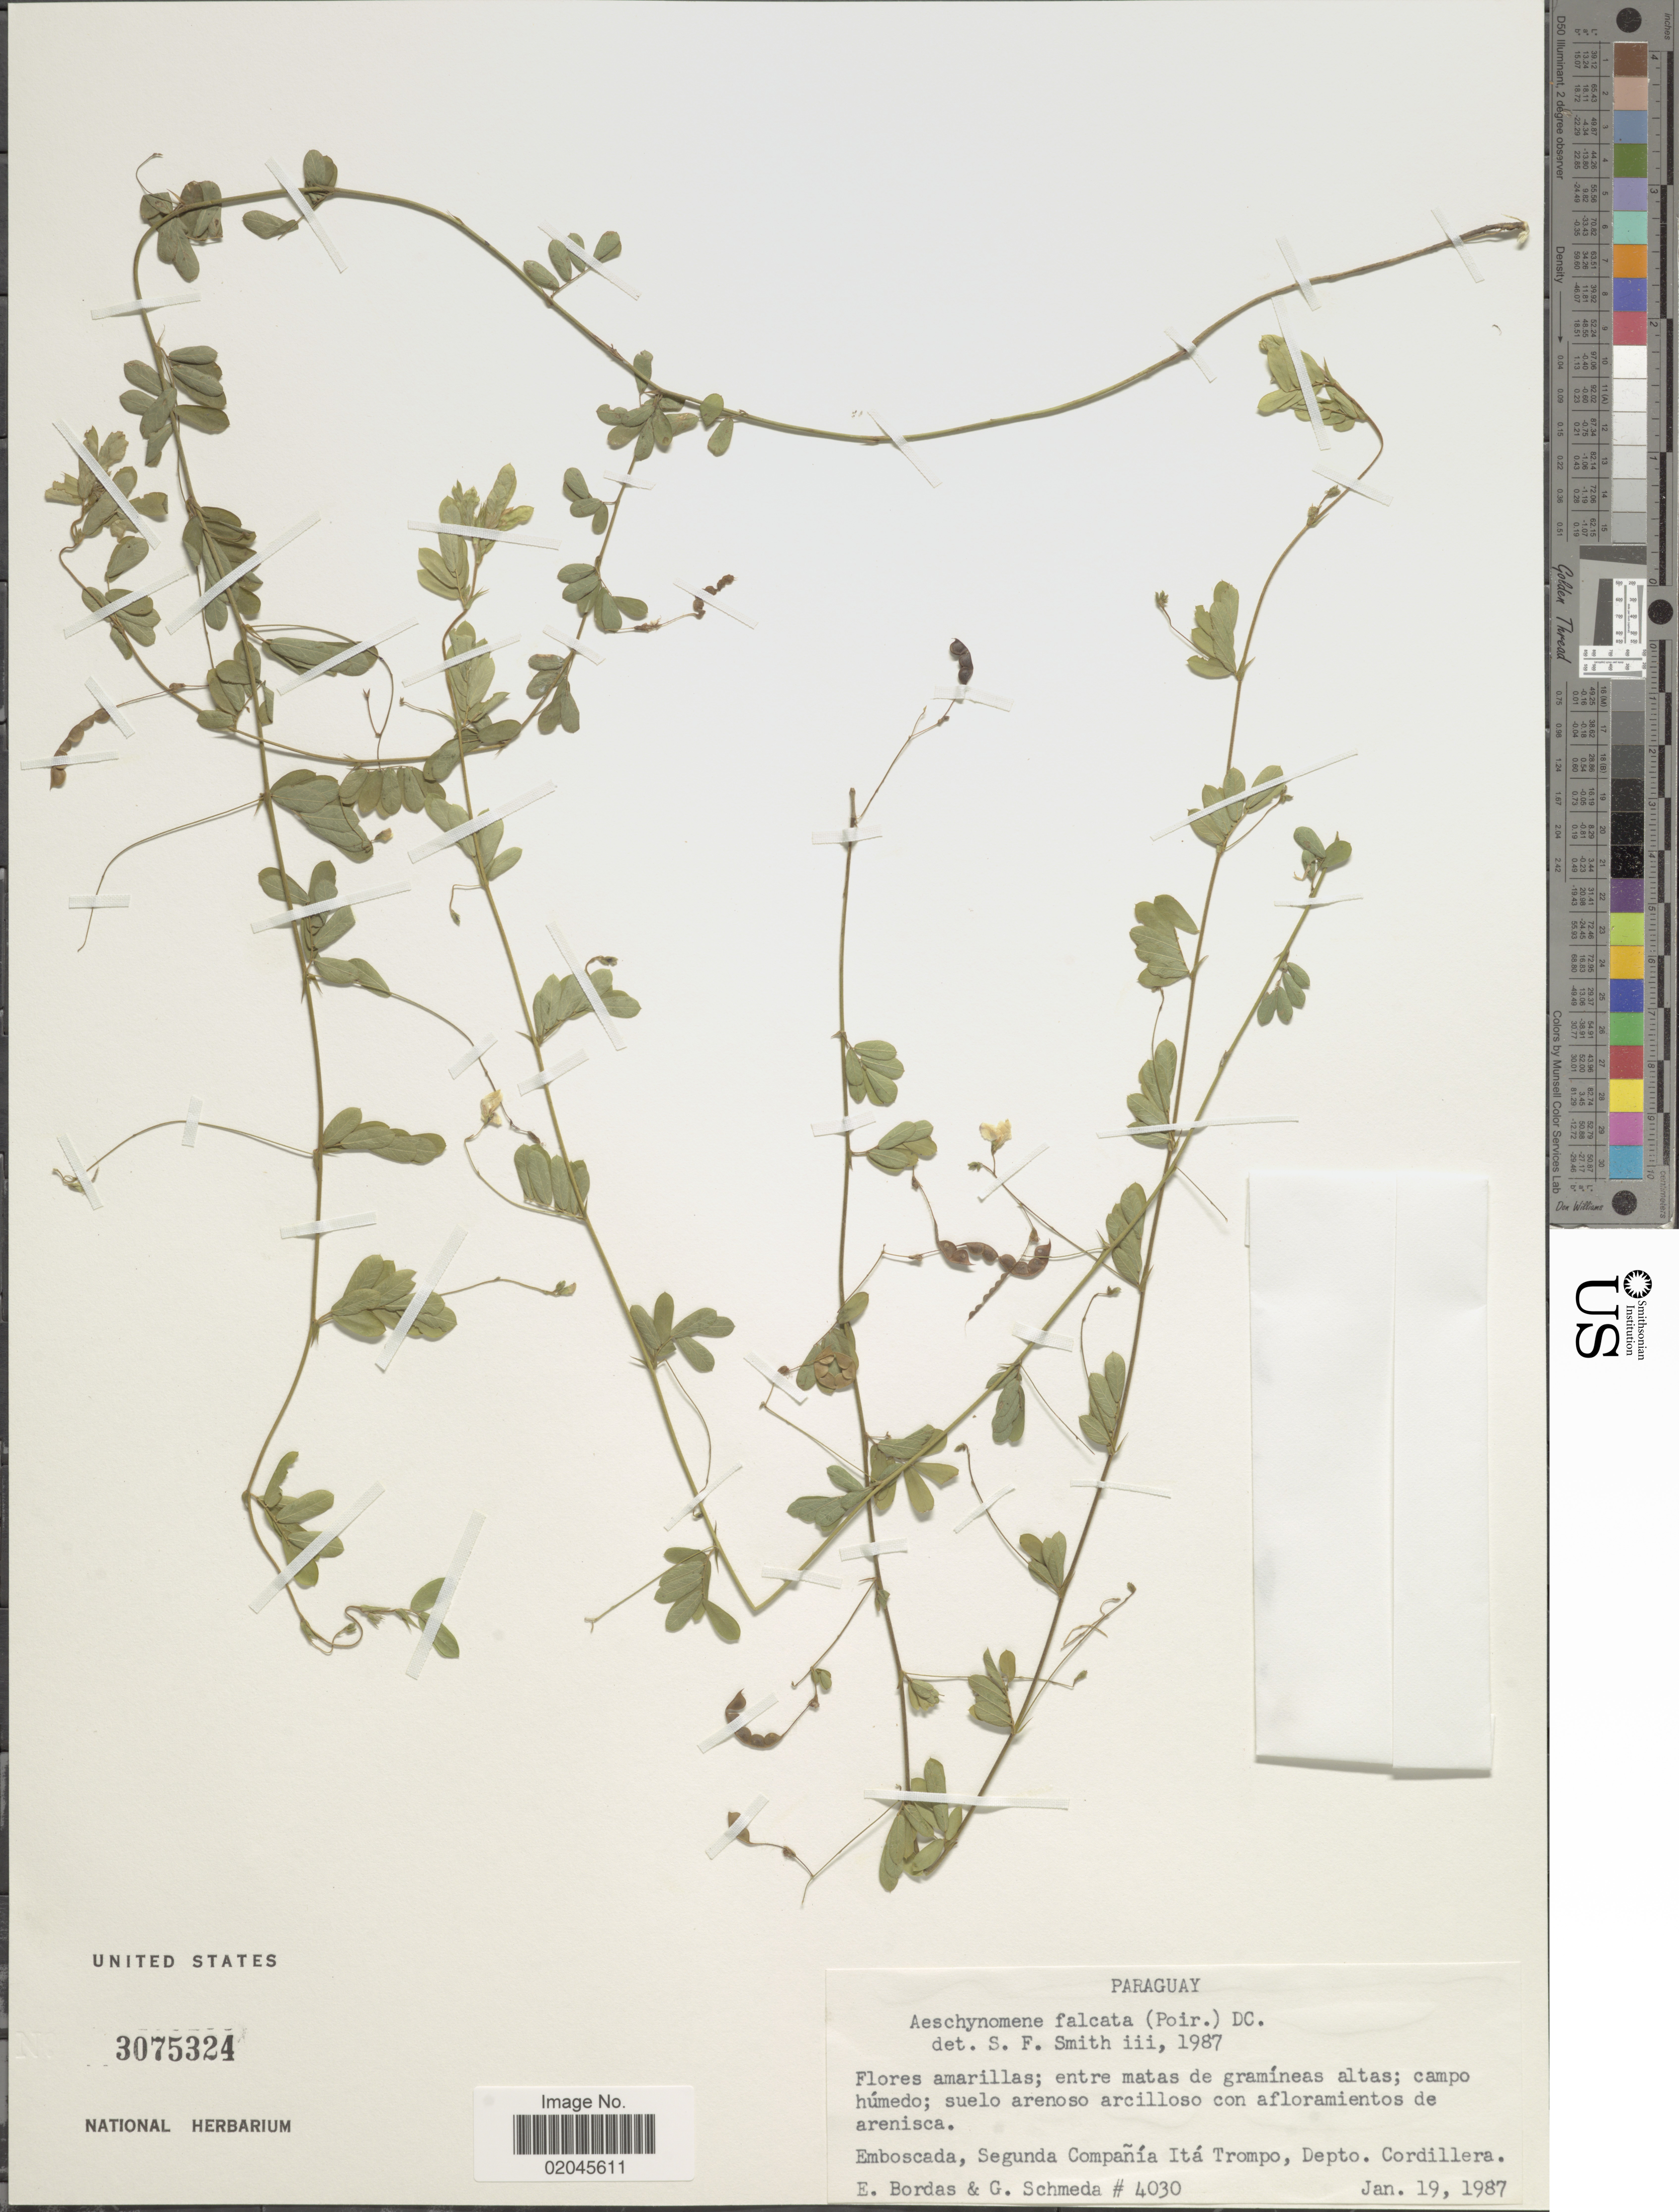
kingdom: Plantae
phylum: Tracheophyta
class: Magnoliopsida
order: Fabales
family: Fabaceae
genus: Aeschynomene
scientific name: Aeschynomene falcata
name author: (Poir.) DC.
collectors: E. Bordas & G. Schmeda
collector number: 4030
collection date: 1987-01-19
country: Paraguay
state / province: Cordillera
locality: Entre matas de gramineas altas; campo humedo, Emboscada, Segunda Compania Ita Trompo.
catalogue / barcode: US 3075324